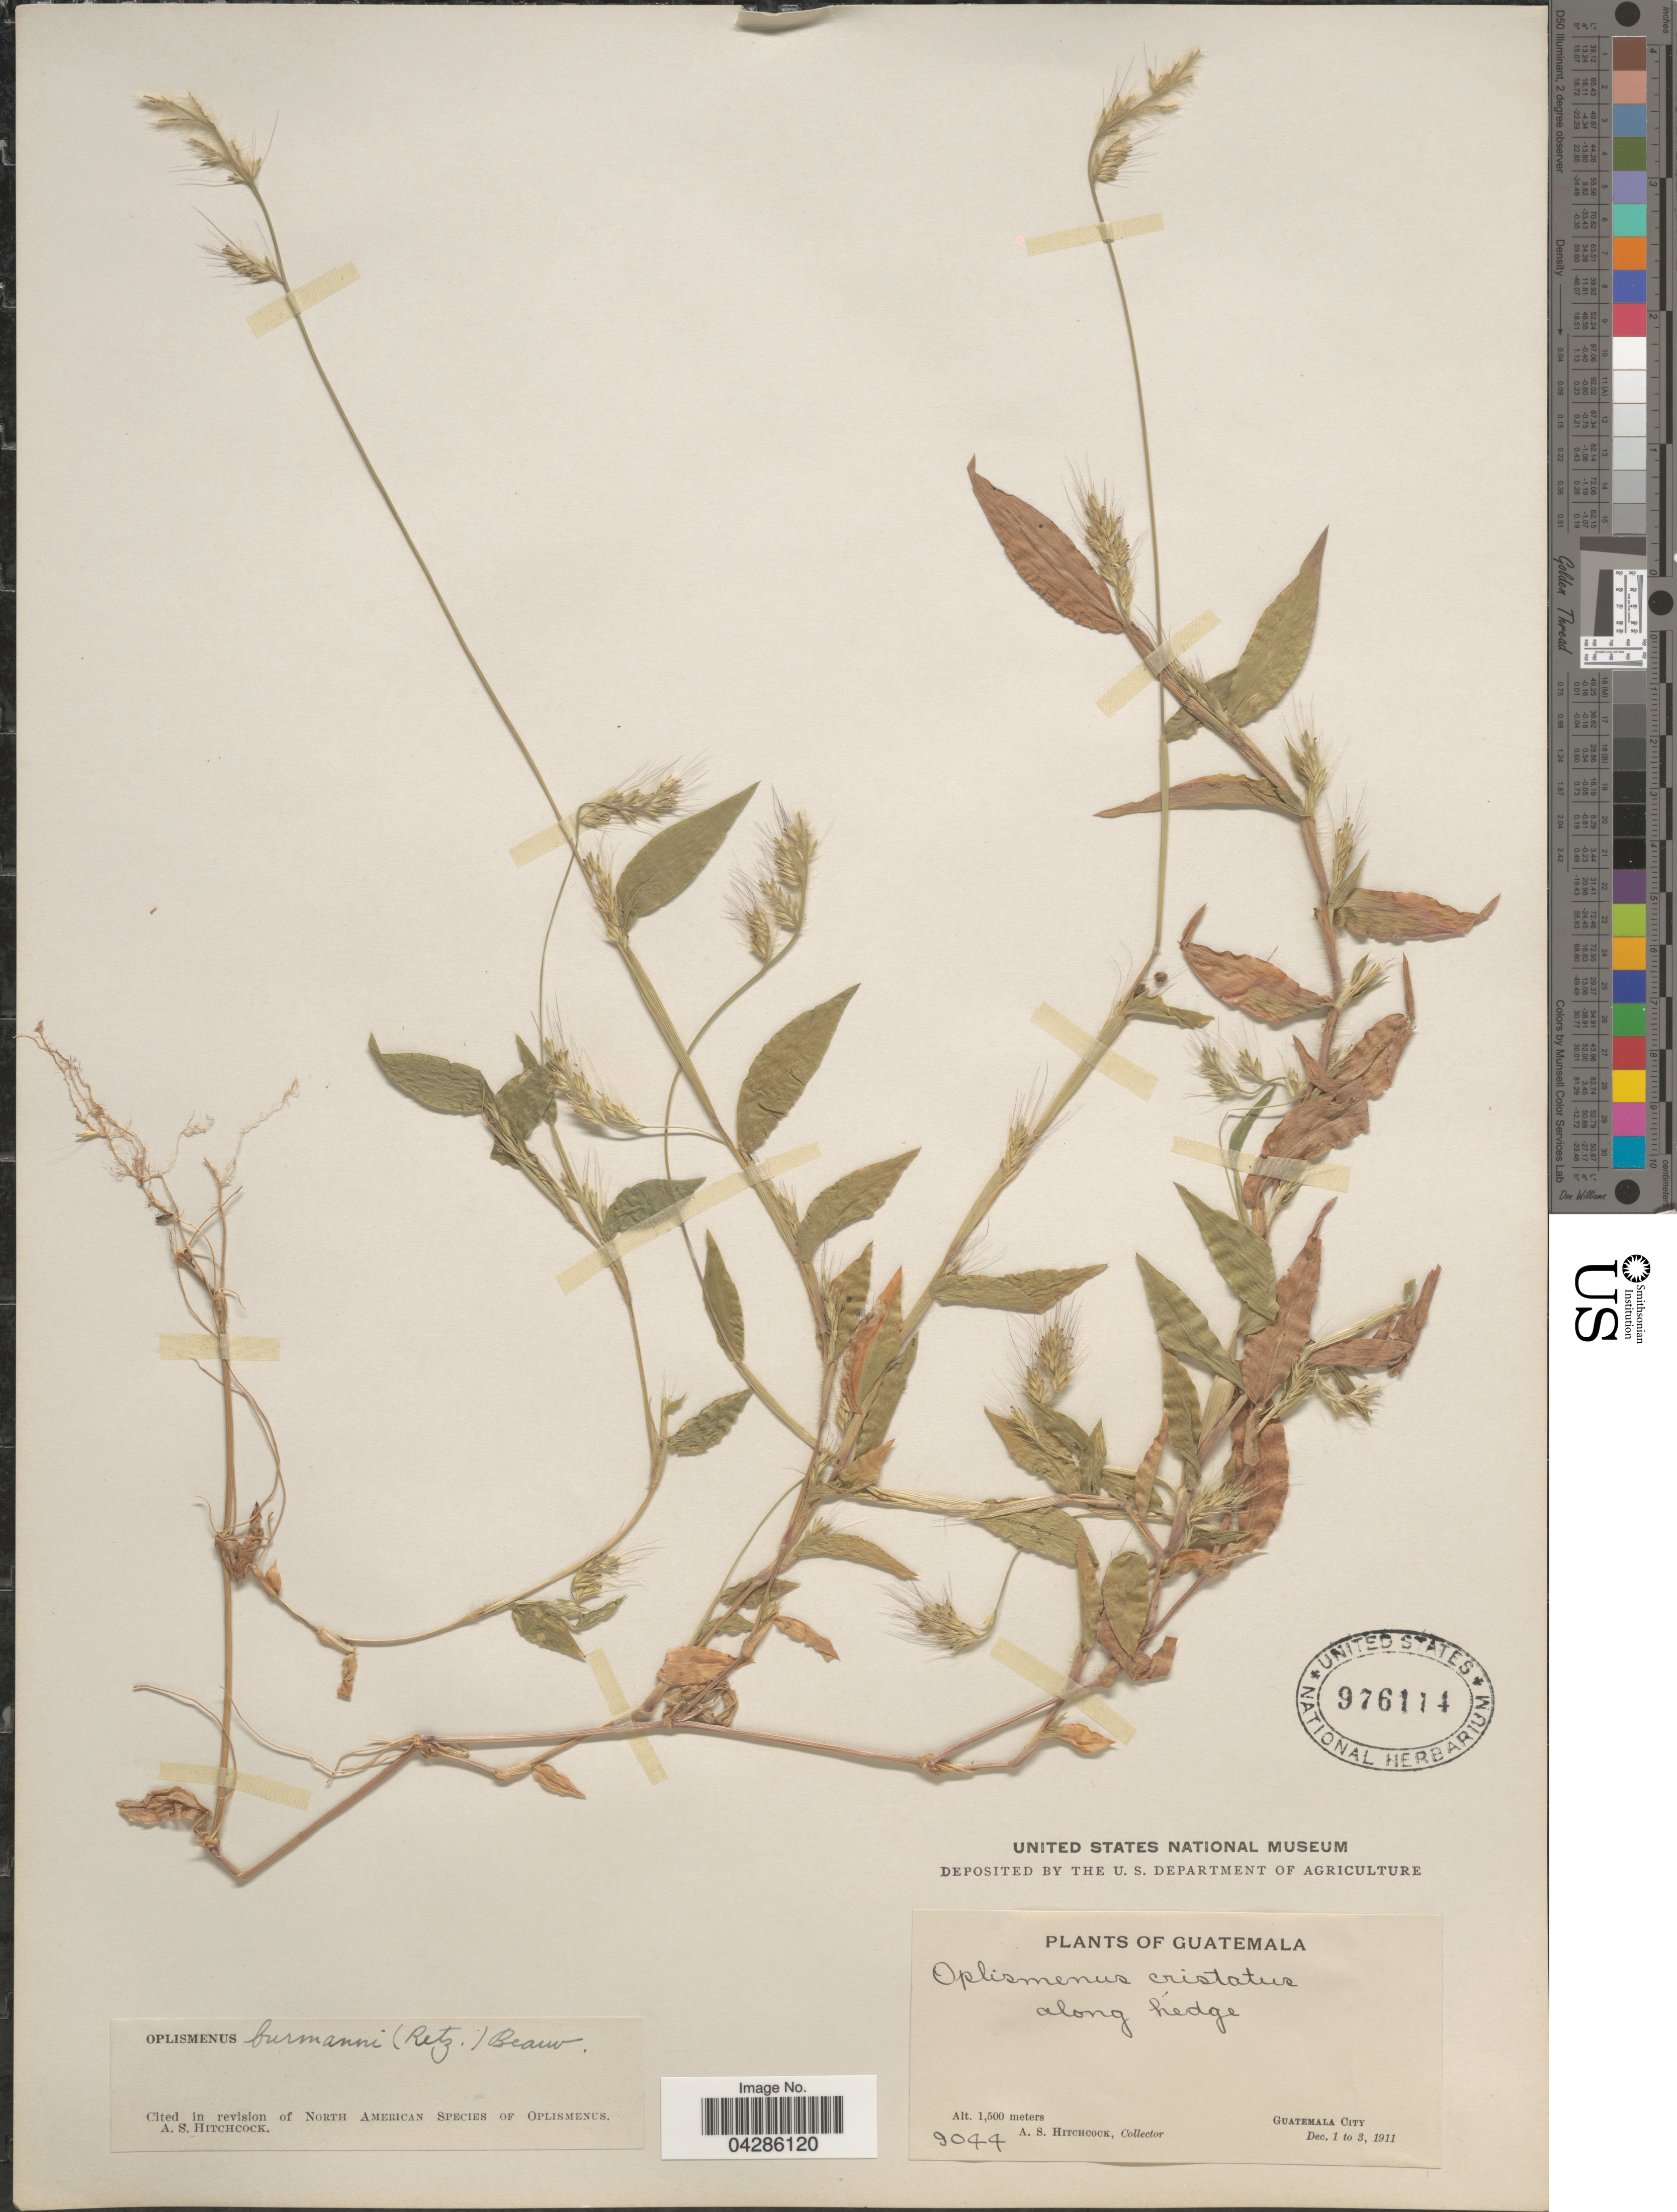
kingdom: Plantae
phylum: Tracheophyta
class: Liliopsida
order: Poales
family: Poaceae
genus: Oplismenus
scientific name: Oplismenus burmannii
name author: (Retz.) P. Beauv.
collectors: A. S. Hitchcock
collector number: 9044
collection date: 1911-12-01/1911-12-03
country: Guatemala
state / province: Guatemala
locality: Along hedge. Guatemala City.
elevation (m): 1500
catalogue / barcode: US 976114